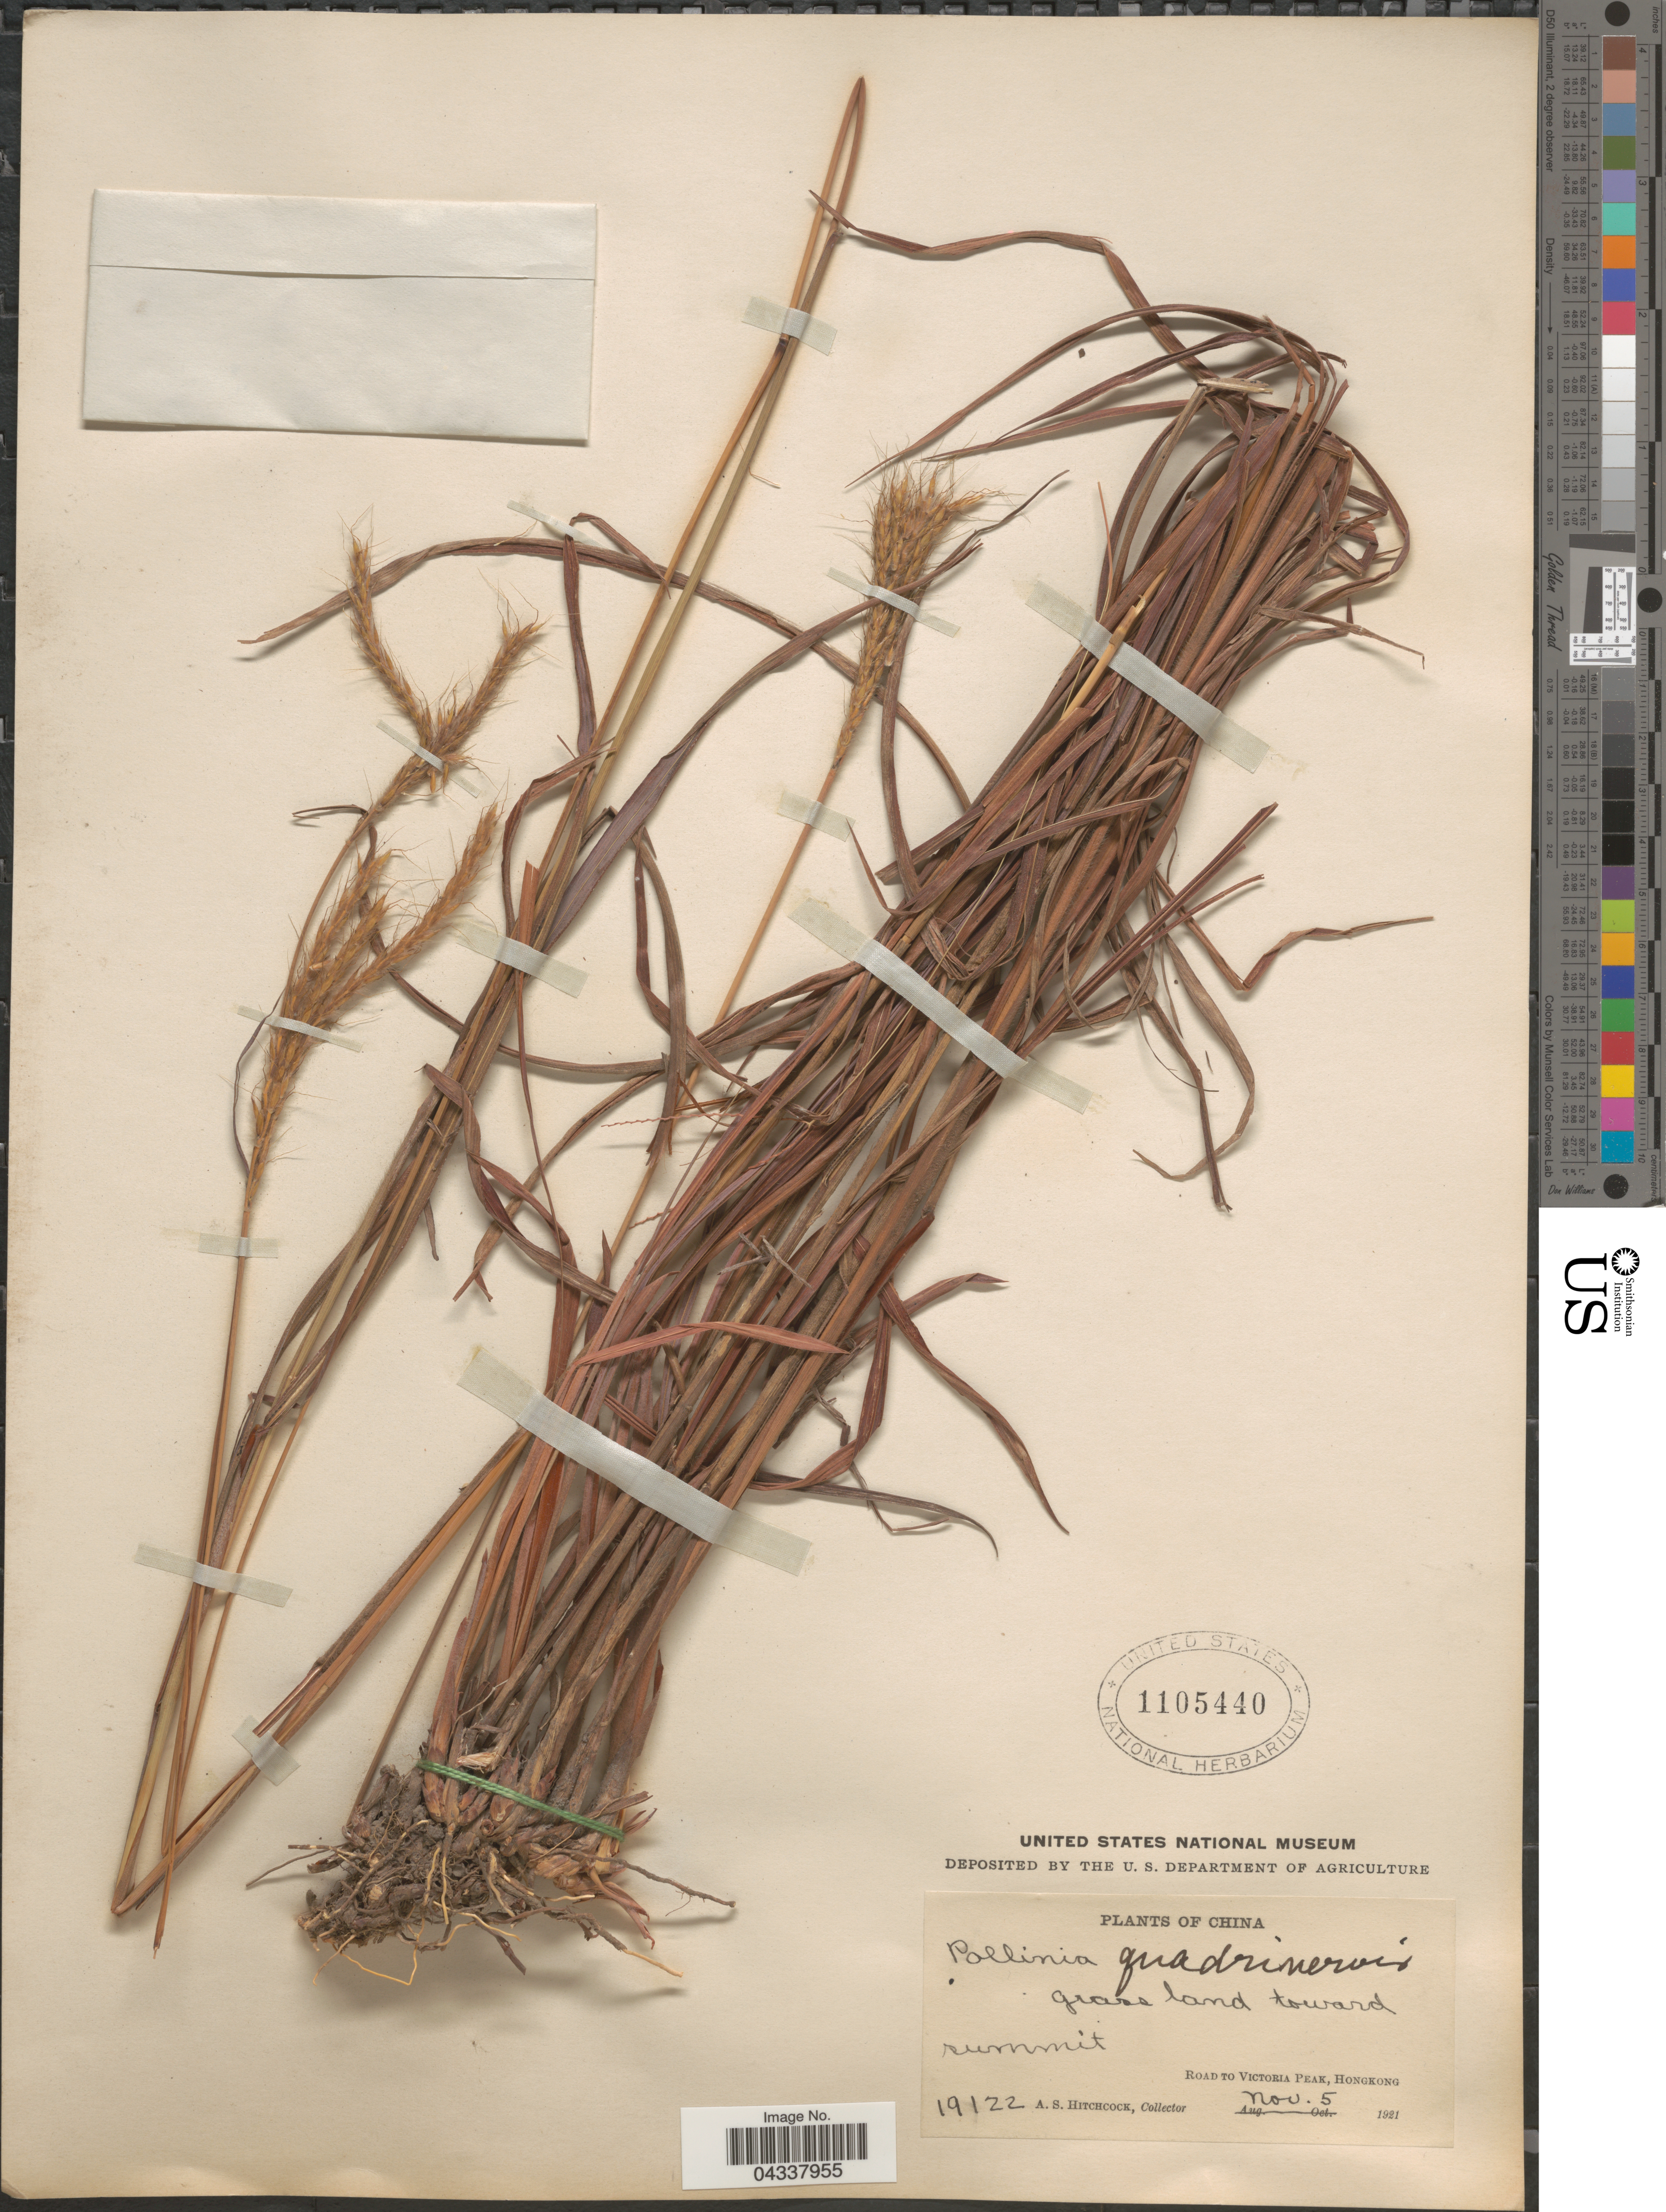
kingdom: Plantae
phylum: Tracheophyta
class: Liliopsida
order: Poales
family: Poaceae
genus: Pseudopogonatherum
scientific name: Pseudopogonatherum quadrinerve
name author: (Hack.) Ohwi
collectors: A. S. Hitchcock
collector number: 19122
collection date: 1921-11-05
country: China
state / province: Hong Kong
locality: Toward summit. Road to Victoria Peak, Hongkong.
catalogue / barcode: US 1105440